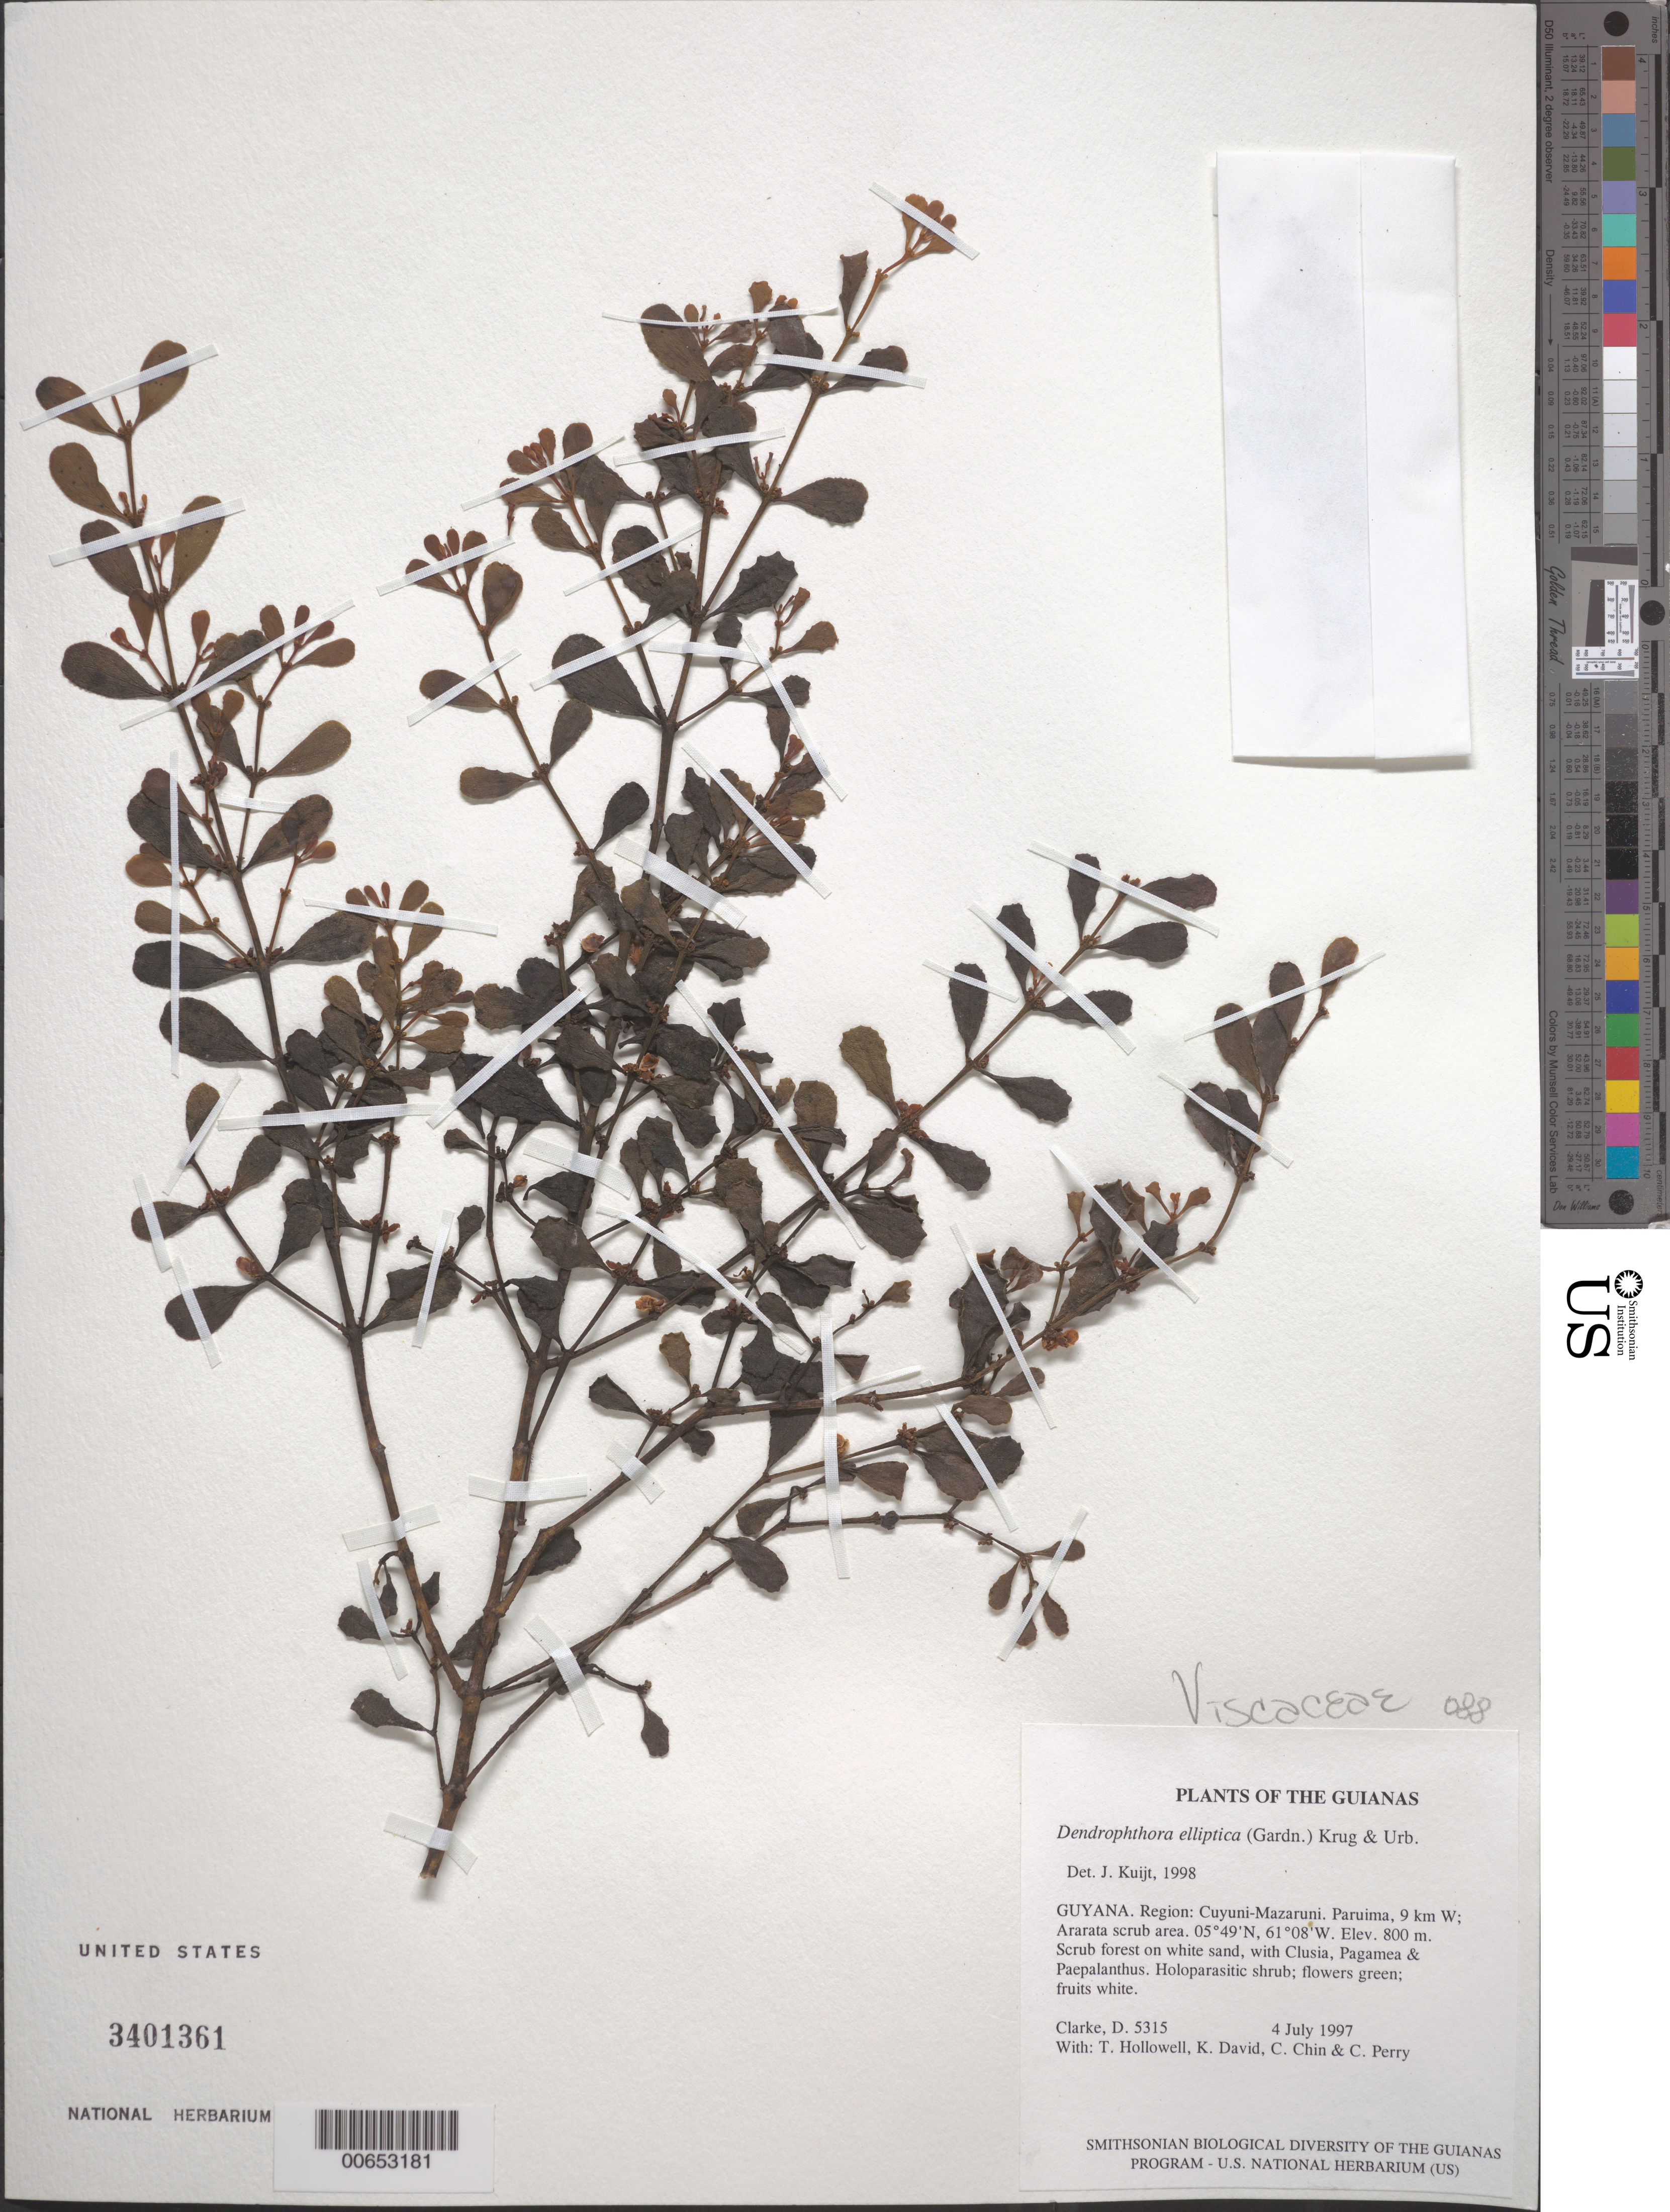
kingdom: Plantae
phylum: Tracheophyta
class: Magnoliopsida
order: Santalales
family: Viscaceae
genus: Dendrophthora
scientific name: Dendrophthora elliptica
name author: (Gardner) Krug & Urb.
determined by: Kuijt, Job, (CANADA)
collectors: H. D. Clarke, T. Hollowell, K. David, C. Chin & C. Perry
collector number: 5315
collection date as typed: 4 July 1997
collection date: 1997-07-04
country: Guyana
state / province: Cuyuni-Mazaruni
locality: Paruima, 9 km W; Ararata scrub area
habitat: Scrub forest on white sand, with Clusia, Pagamea & Paepalanthus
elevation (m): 800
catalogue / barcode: US 3401361